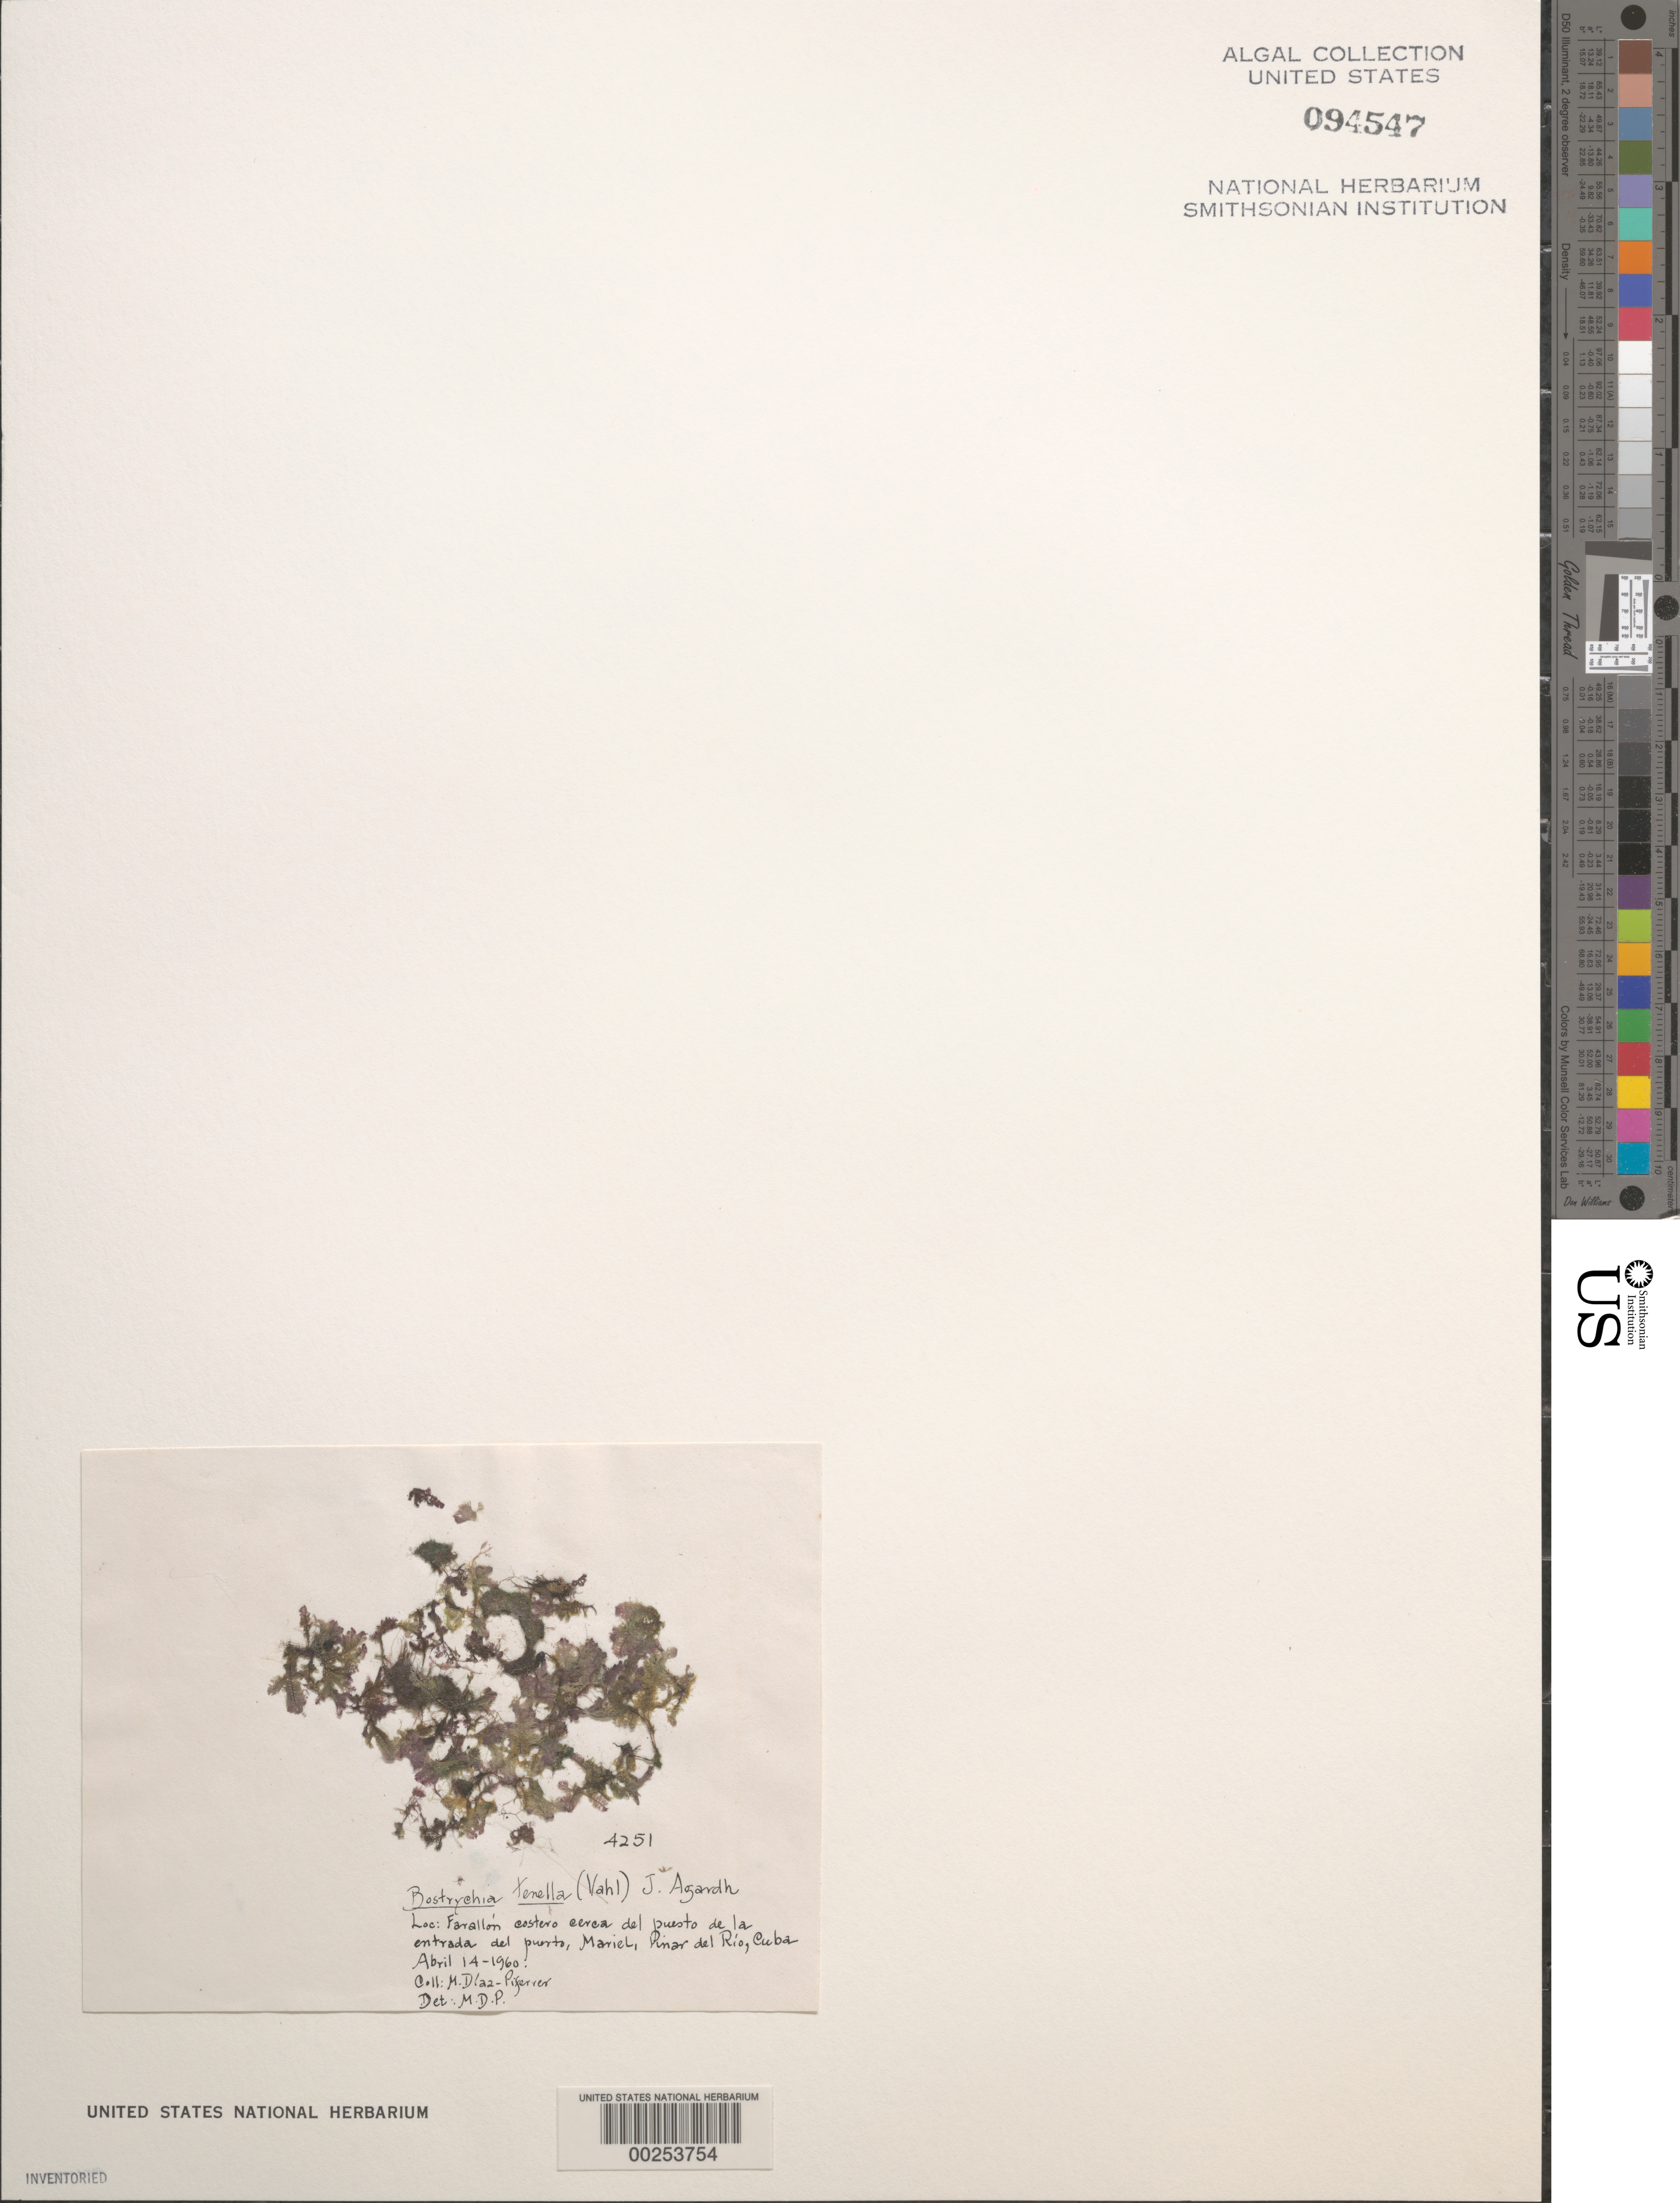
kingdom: Plantae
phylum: Rhodophyta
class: Florideophyceae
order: Ceramiales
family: Rhodomelaceae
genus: Bostrychia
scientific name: Bostrychia tenella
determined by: Diaz-Piferrer, M.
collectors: M. Diaz-Piferrer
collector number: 4251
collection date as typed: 14 Apr 1960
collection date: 1960-04-14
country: Cuba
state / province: Pinar del Río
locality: Mariel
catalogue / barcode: US 94547